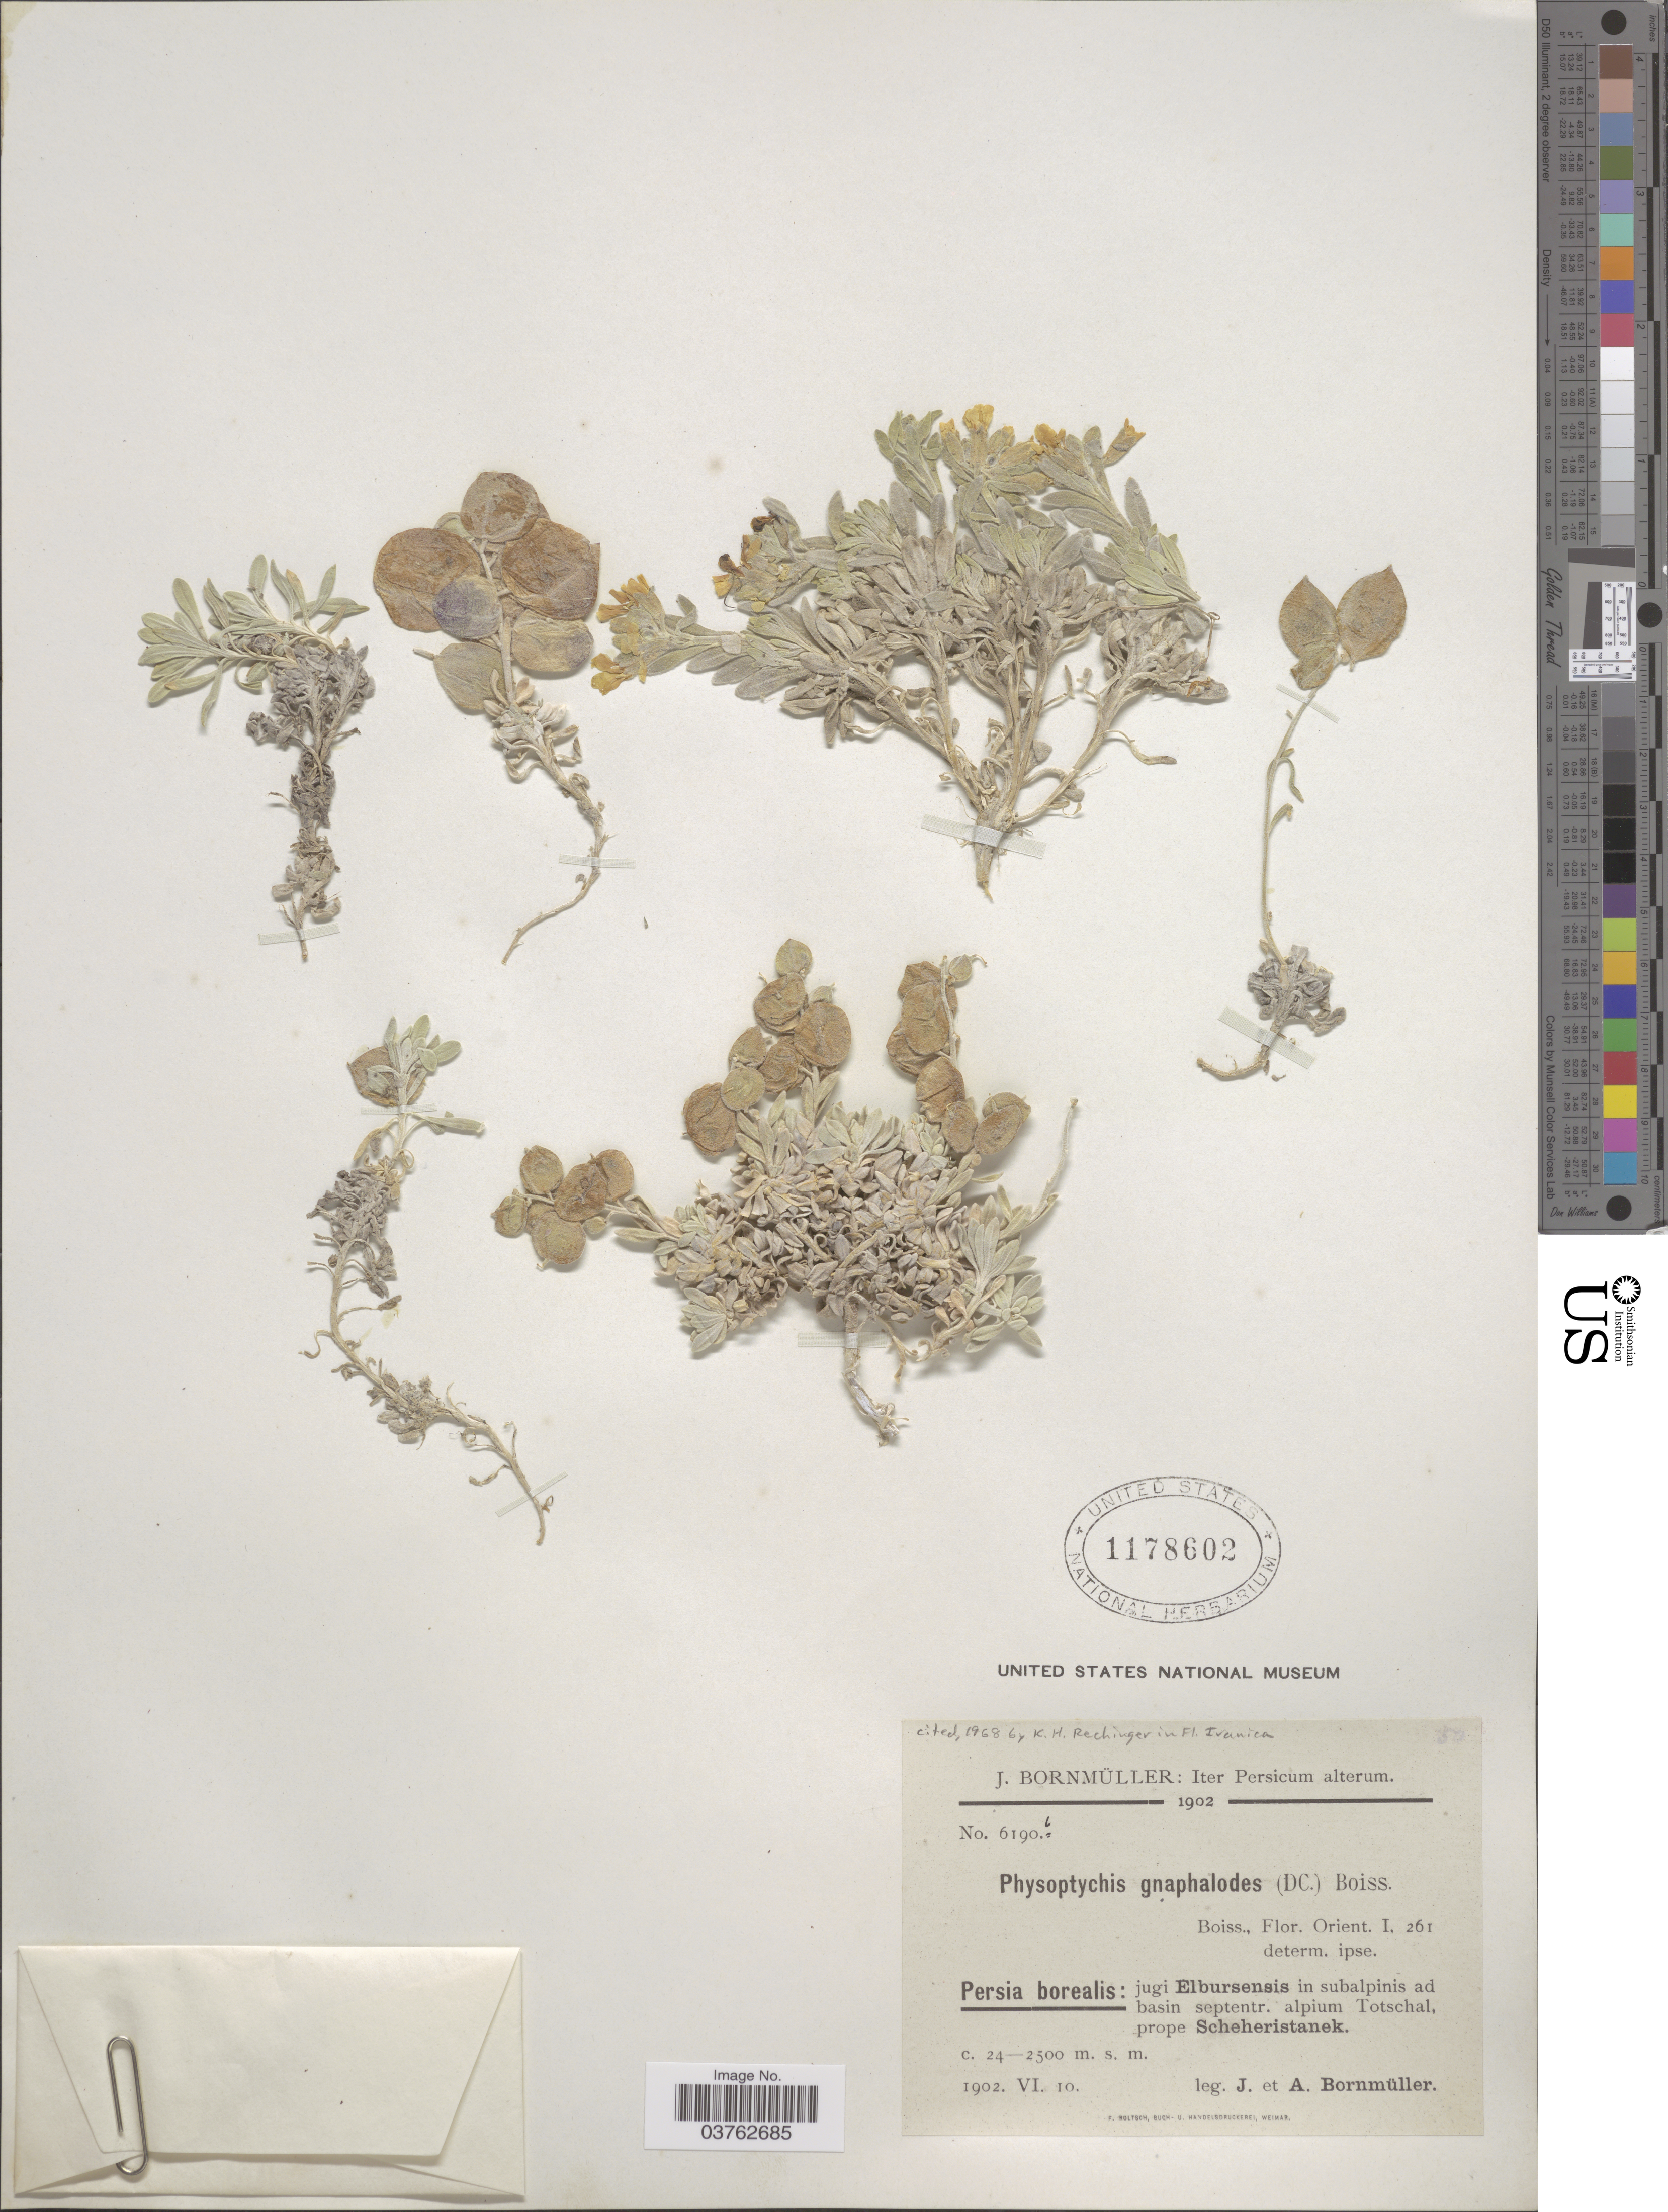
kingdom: Plantae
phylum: Tracheophyta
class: Magnoliopsida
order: Brassicales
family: Brassicaceae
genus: Physoptychis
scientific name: Physoptychis gnaphalodes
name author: (DC.) Boiss.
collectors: J. Bornmüller & A. Bornmüller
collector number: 6190b*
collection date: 1902-06-10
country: Iran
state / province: Alborz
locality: Iter Persicum alterum. Persia borealis: jugi Elbursensis in subalpinis ad basin septentr. alpium Totschal, prope Scheheristanek.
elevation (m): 2400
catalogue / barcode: US 1178602